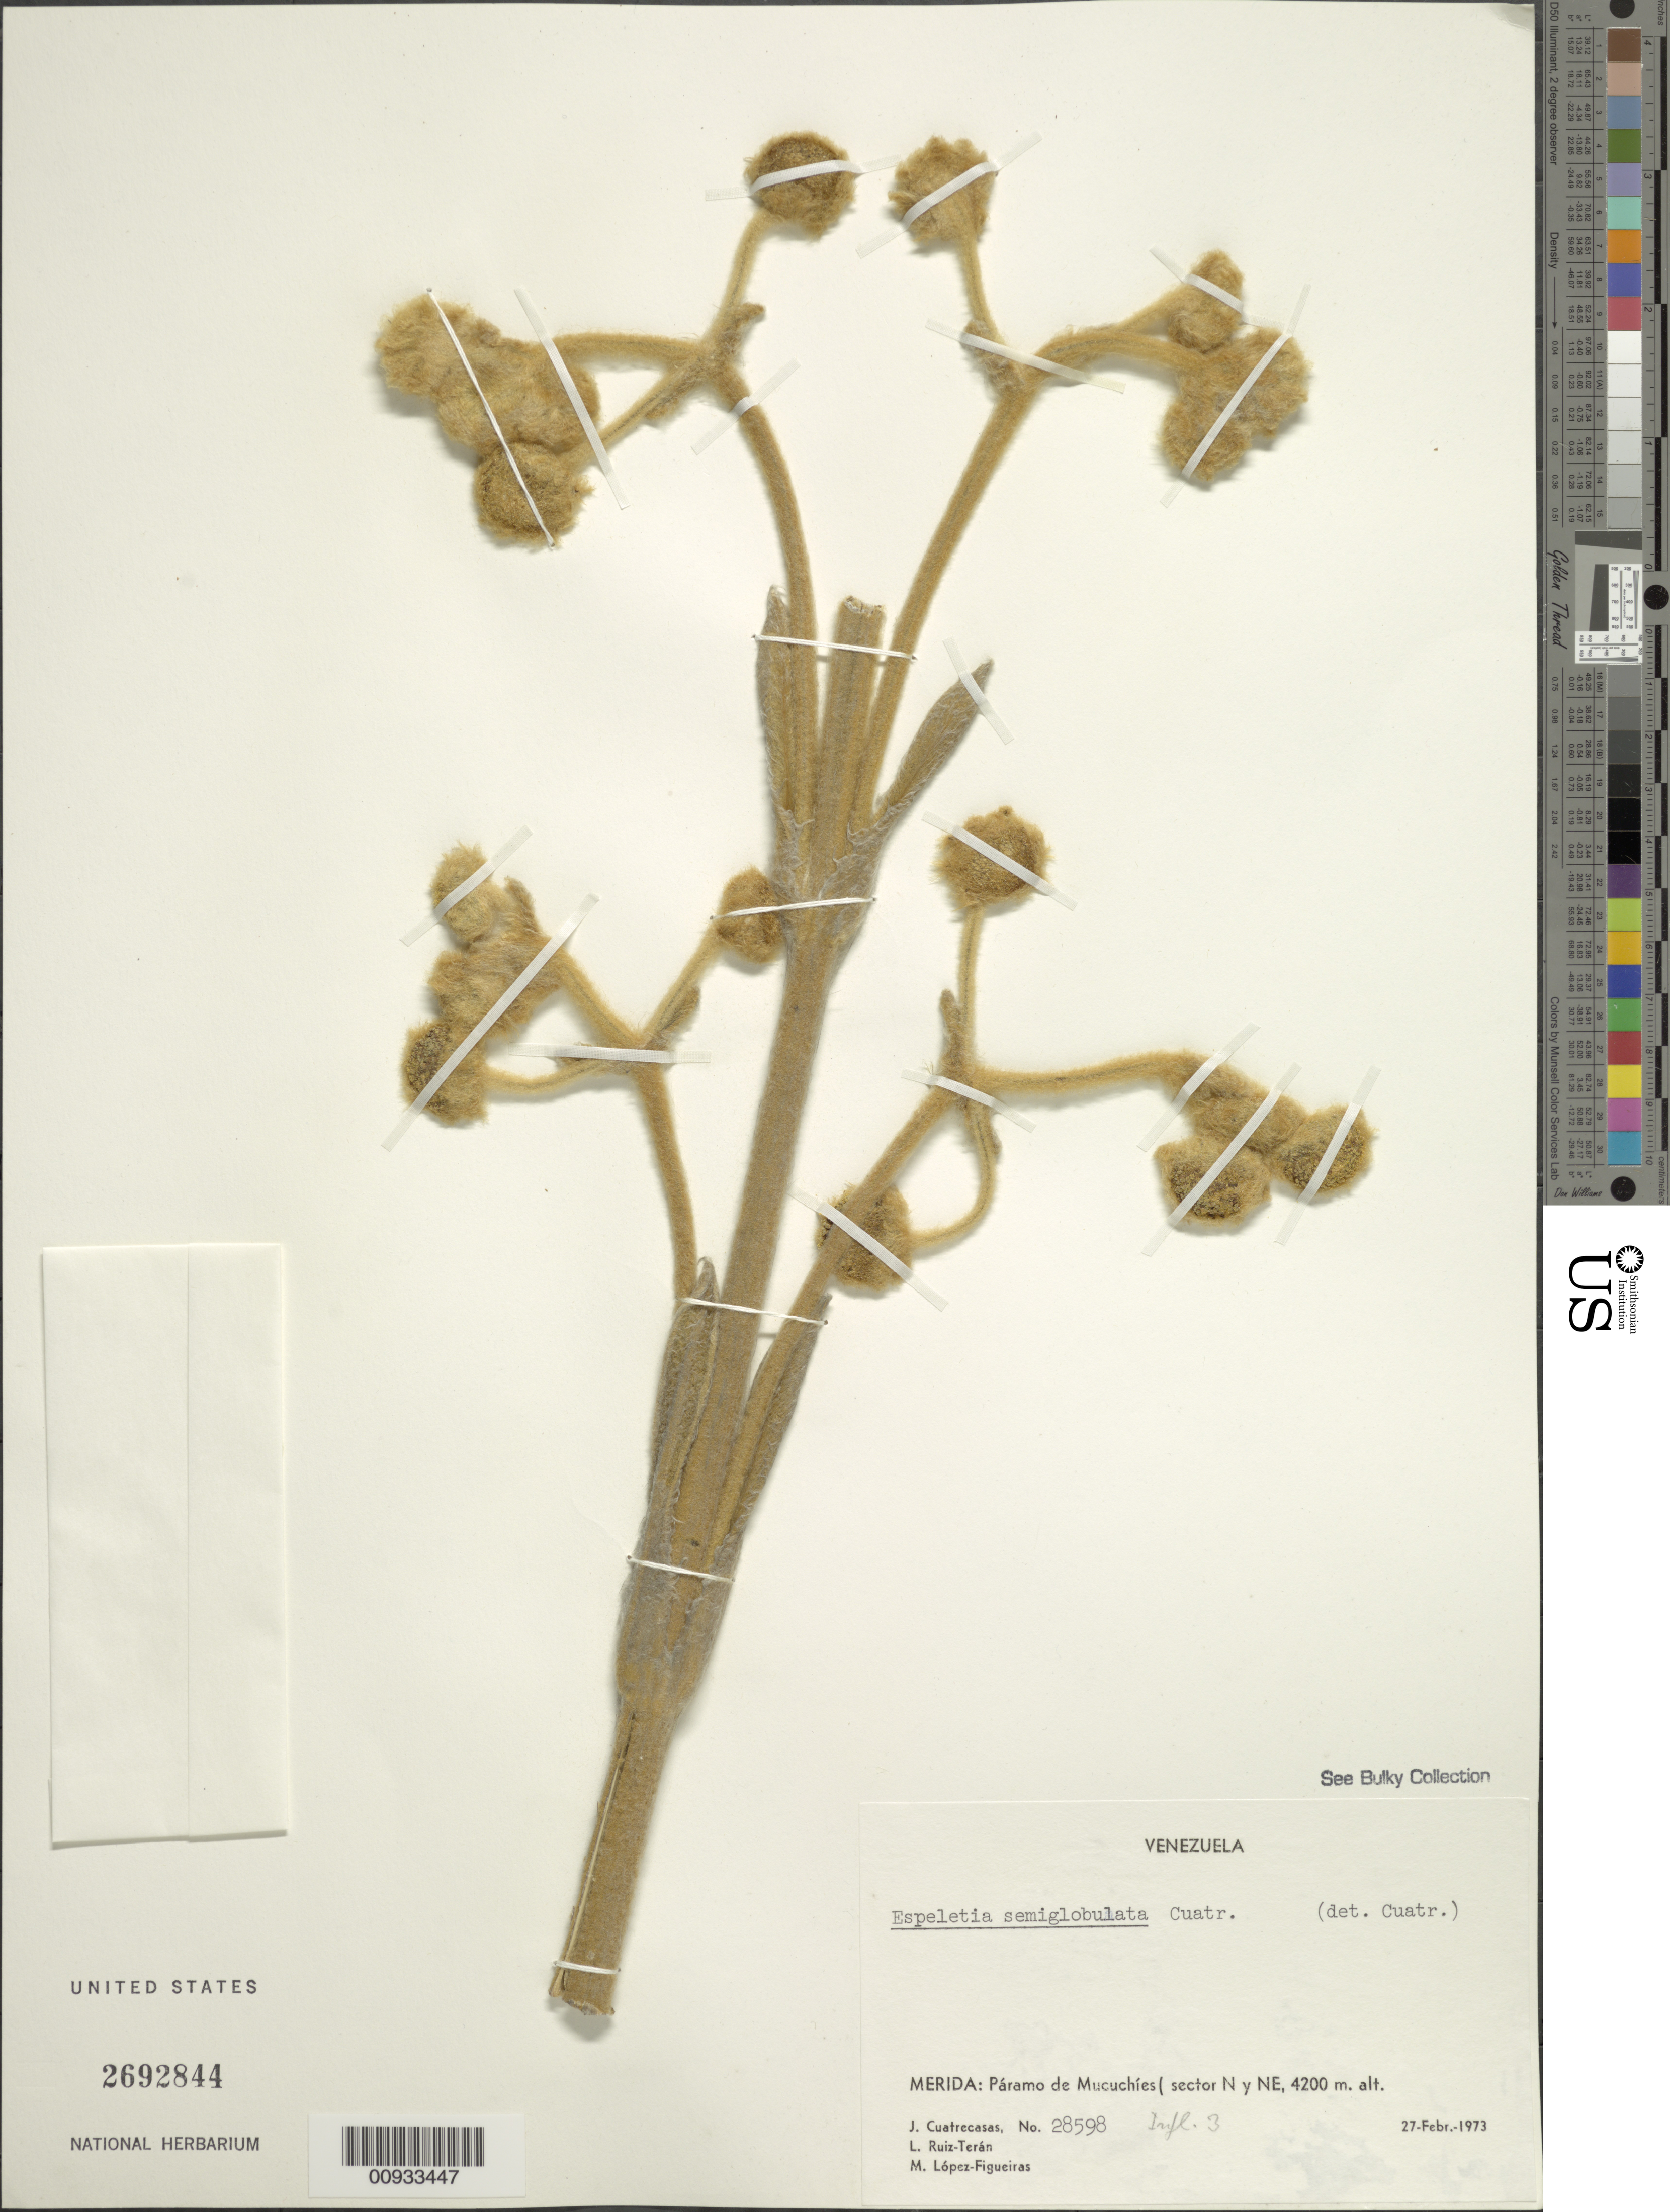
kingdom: Plantae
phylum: Tracheophyta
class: Magnoliopsida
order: Asterales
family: Asteraceae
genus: Espeletia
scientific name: Espeletia semiglobulata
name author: Cuatrec.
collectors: J. Cuatrecasas, L. E. Ruíz-Terán & M. López Figueiras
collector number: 28598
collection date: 1973-02-27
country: Venezuela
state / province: Mérida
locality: Paramo de Mucuchies (sector N y NE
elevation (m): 4200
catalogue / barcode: US 2692844